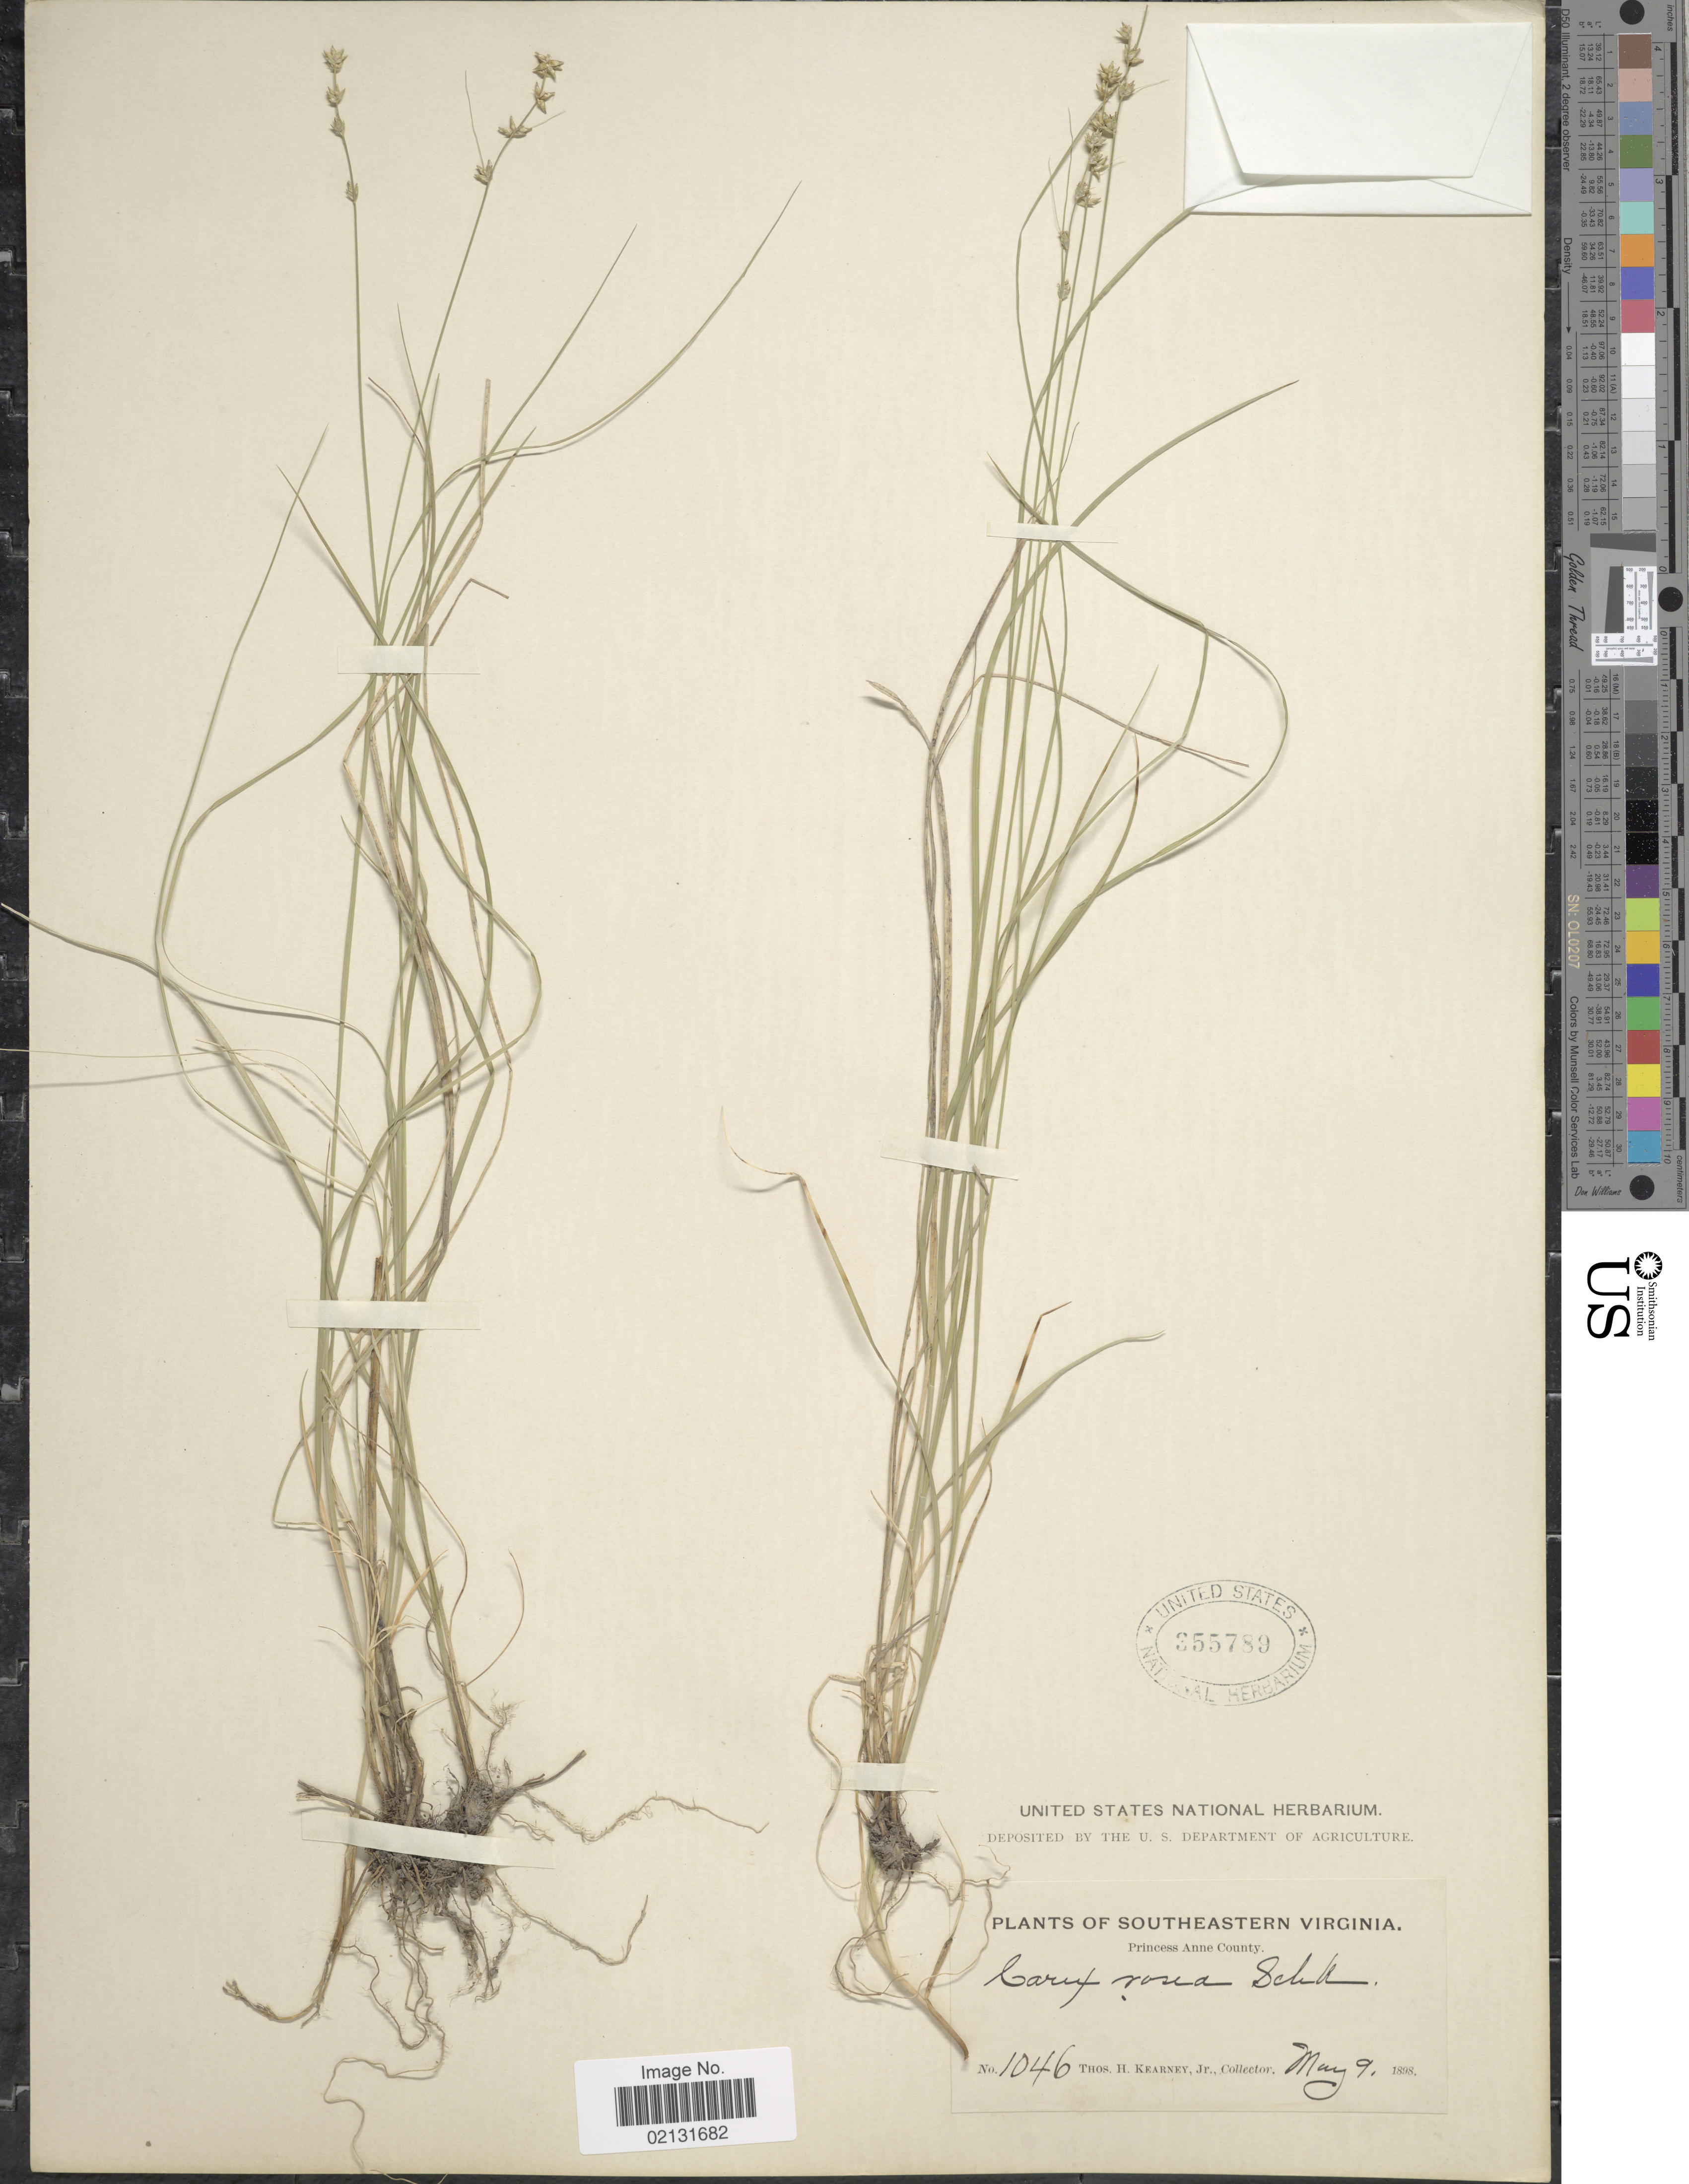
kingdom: Plantae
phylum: Tracheophyta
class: Liliopsida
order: Poales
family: Cyperaceae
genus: Carex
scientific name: Carex rosea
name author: Willd.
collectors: T. H. Kearney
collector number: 1046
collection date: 1898-05-09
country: United States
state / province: Virginia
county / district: City of Virginia Beach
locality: Southeastern Virginia, Princess Anne (=historic county name) County.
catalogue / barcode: US 355789